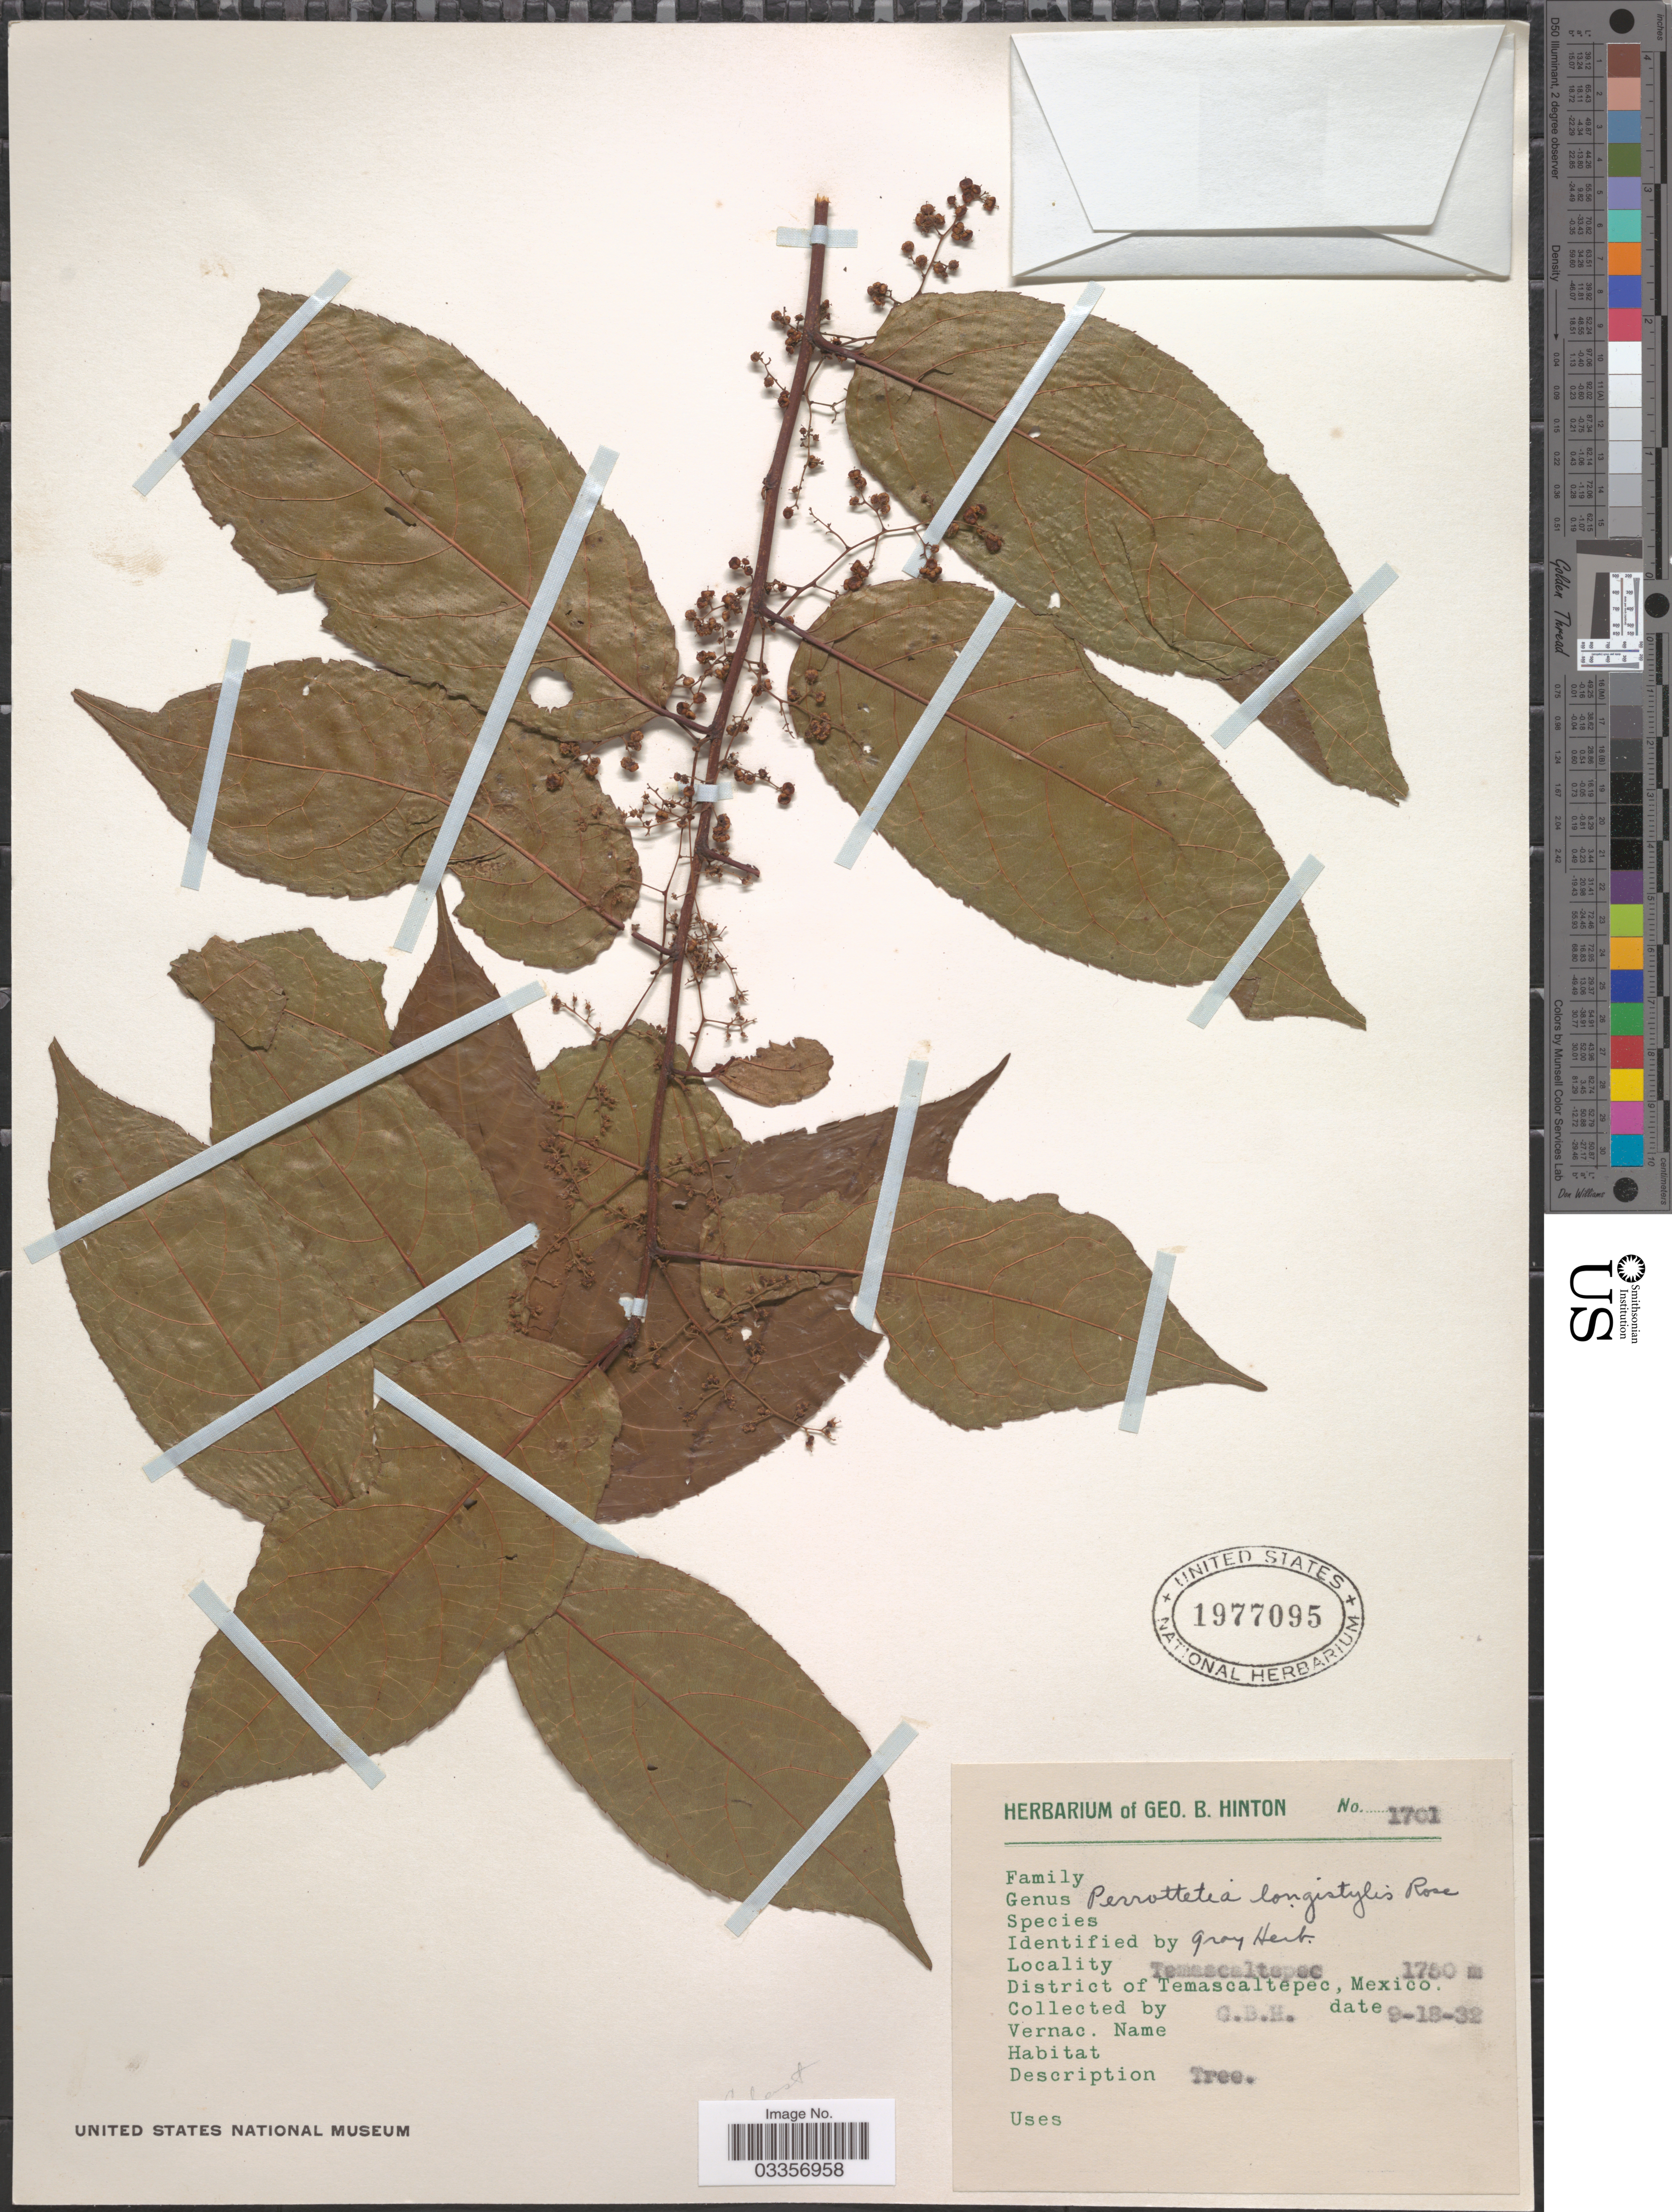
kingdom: Plantae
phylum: Tracheophyta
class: Magnoliopsida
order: Huerteales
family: Dipentodontaceae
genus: Perrottetia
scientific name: Perrottetia longistylis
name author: Rose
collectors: G. B. Hinton & et al.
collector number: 1701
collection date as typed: Transcribed d/m/y: 18/9/32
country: Mexico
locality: Temascaltepec. District of Temascaltepec.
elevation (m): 1750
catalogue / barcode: US 1977095